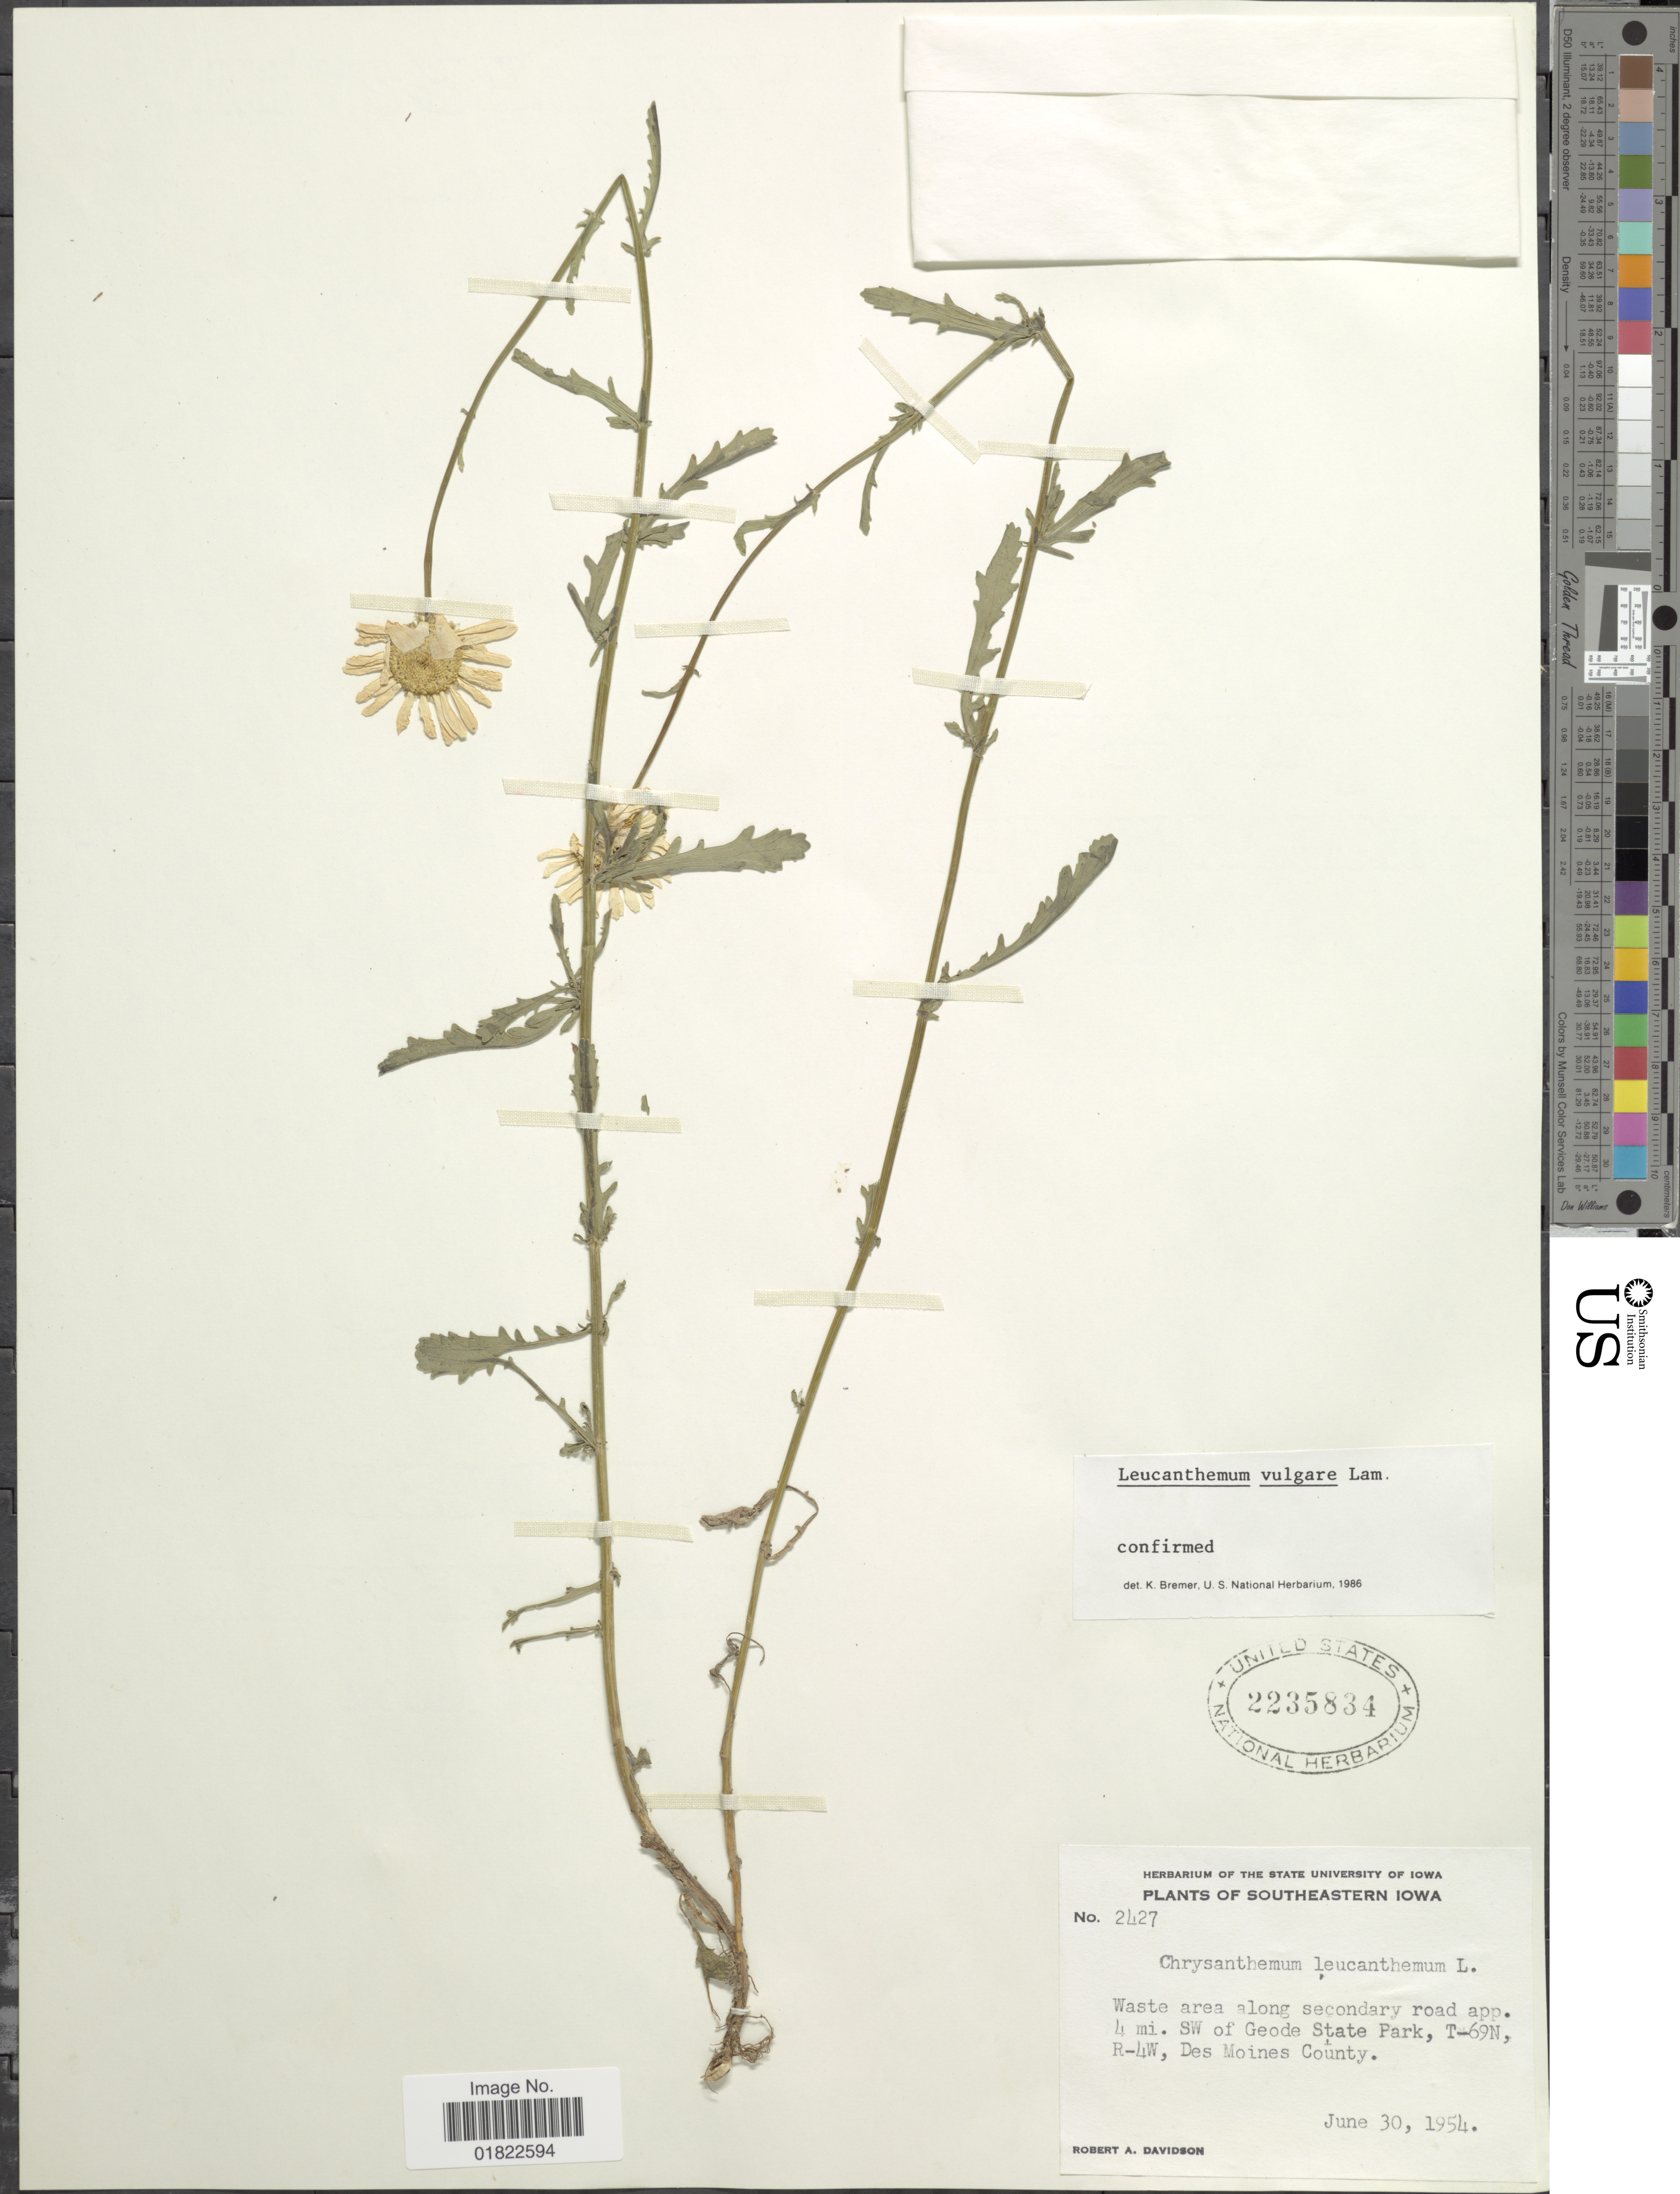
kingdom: Plantae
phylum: Tracheophyta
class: Magnoliopsida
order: Asterales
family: Asteraceae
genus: Leucanthemum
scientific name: Leucanthemum vulgare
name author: Lam.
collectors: R. A. Davidson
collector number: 2427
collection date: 1954-06-30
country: United States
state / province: Iowa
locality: Southeastern Iowa. Waste area along secondary road app. 4 mi. SW of Geode State Park, T-69N. R-4W, Des Moines County.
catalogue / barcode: US 2235834